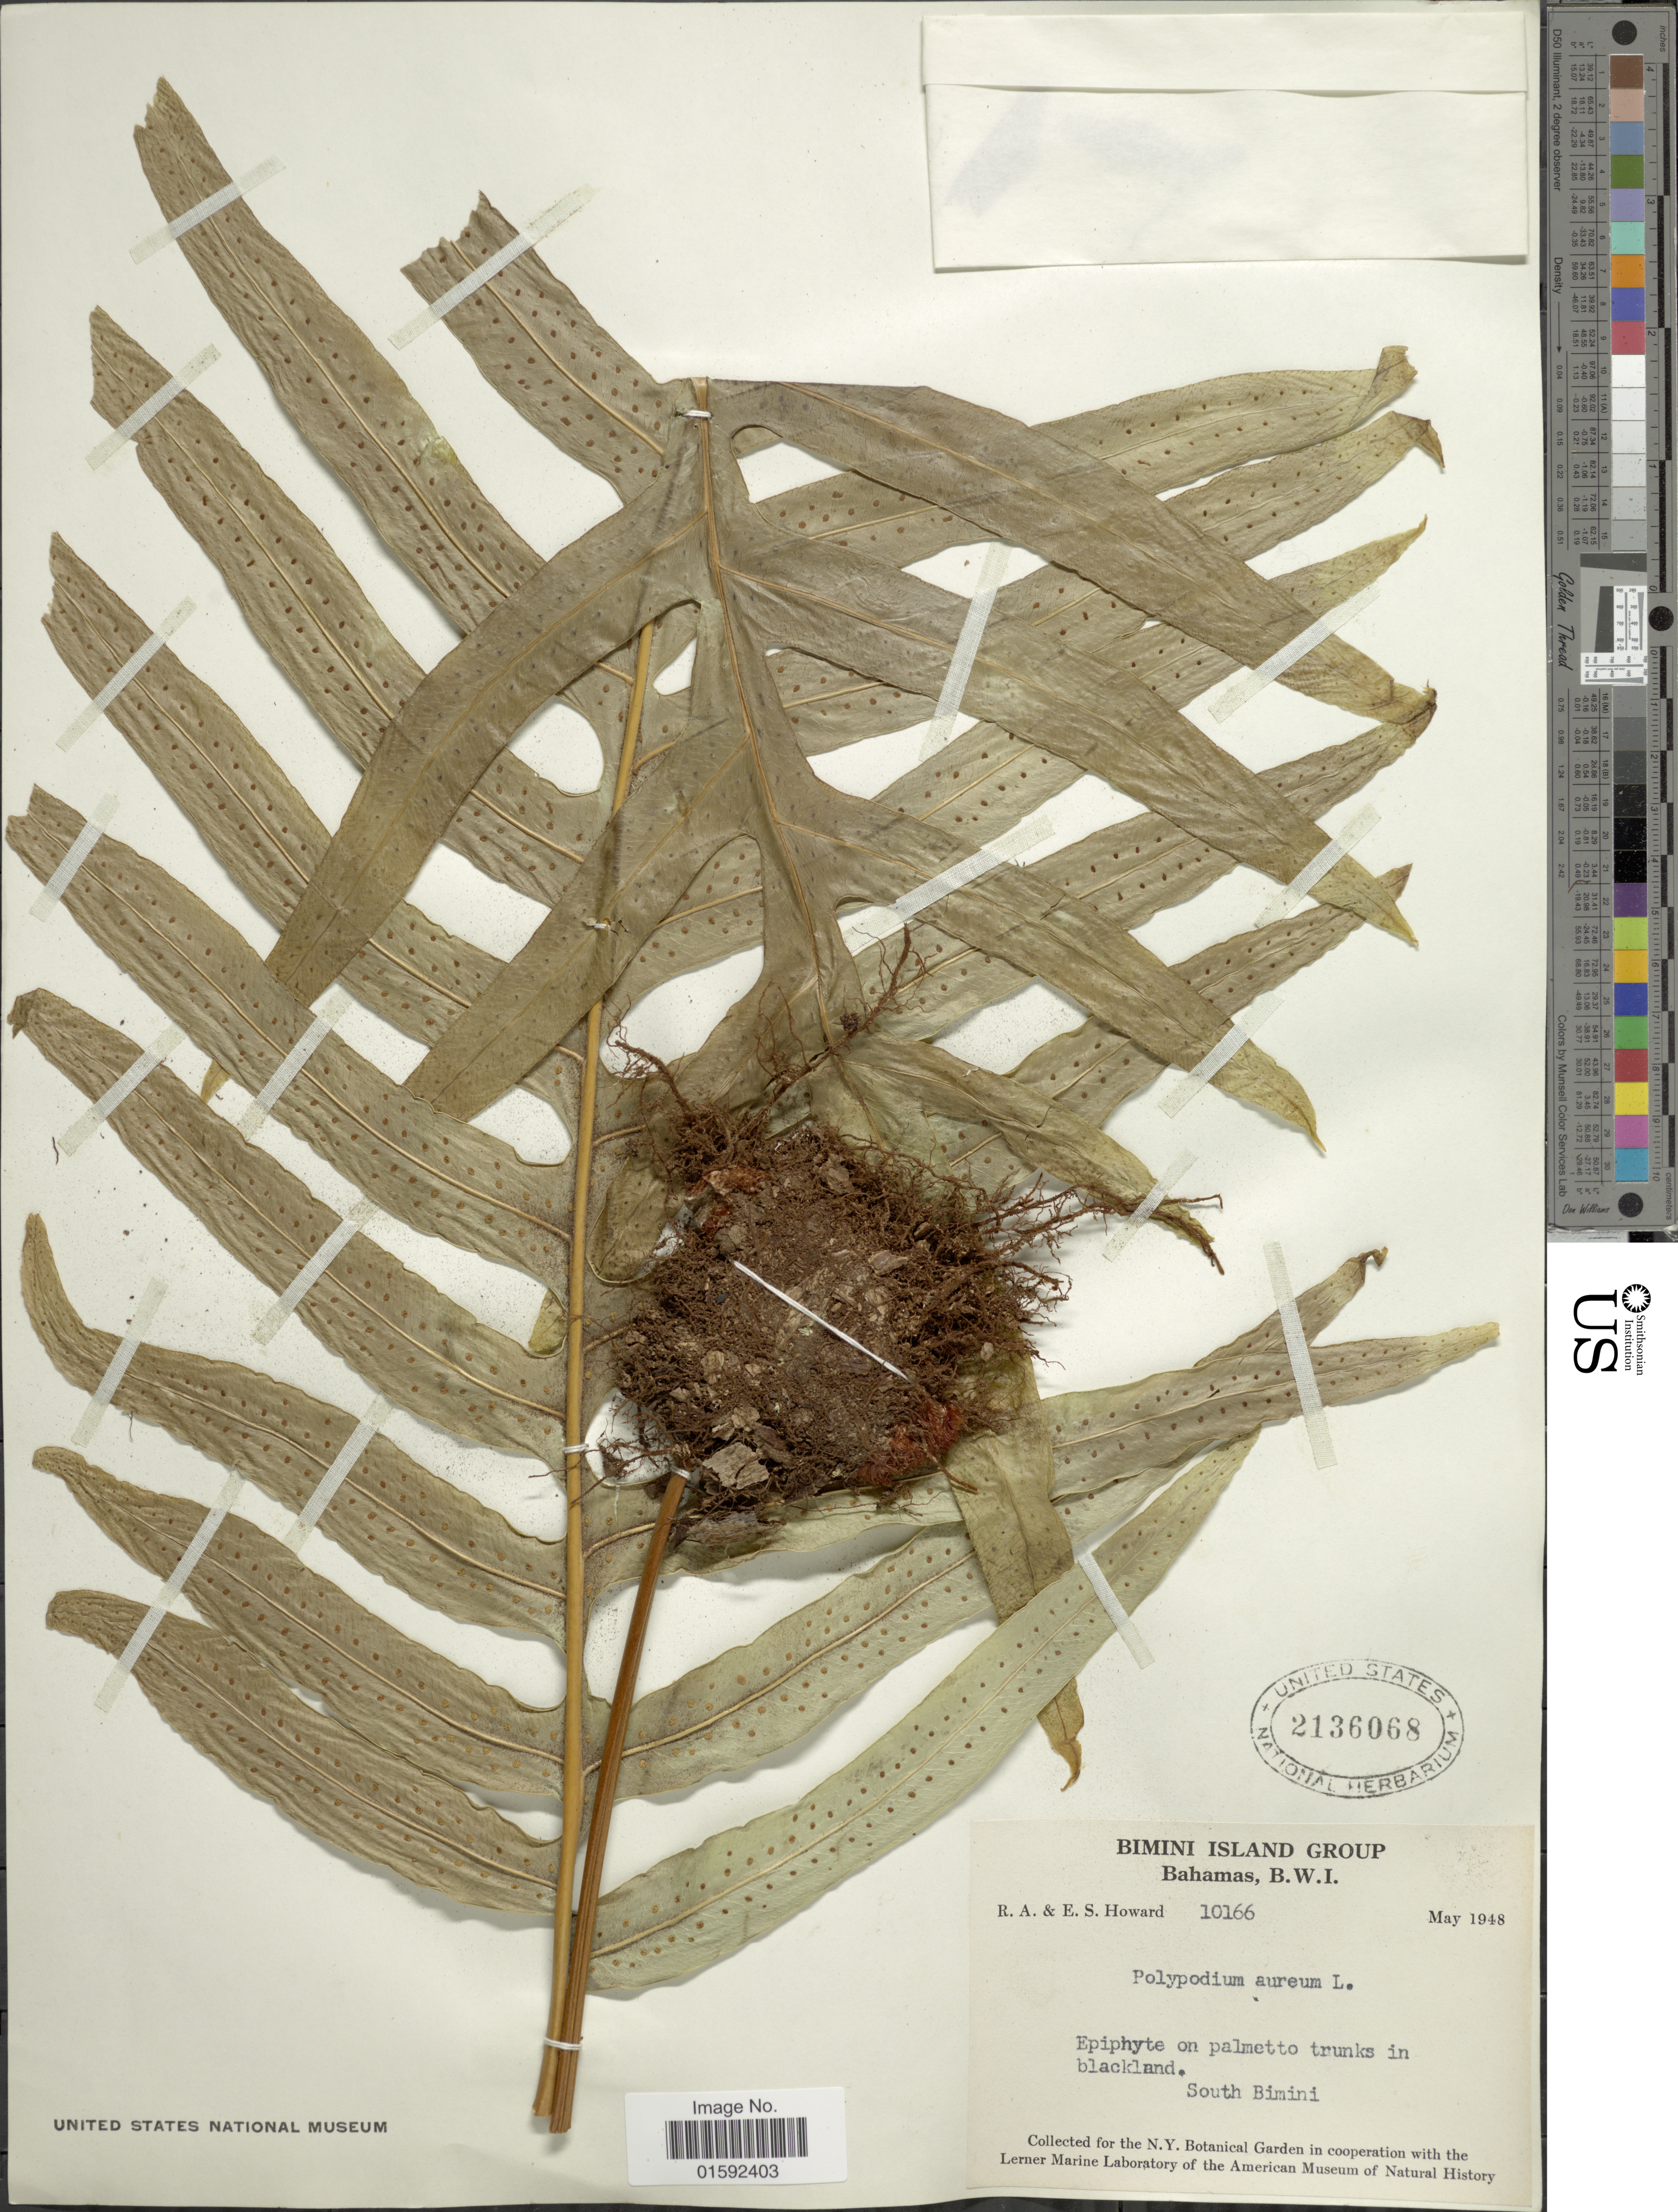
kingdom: Plantae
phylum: Tracheophyta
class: Polypodiopsida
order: Polypodiales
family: Polypodiaceae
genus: Phlebodium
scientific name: Phlebodium aureum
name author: (L.) J. Sm.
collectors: R. A. Howard & E. S. Howard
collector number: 10166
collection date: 1948-05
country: Bahamas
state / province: Bimini and Cat Cay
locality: Bimini Island group, Bahamas, B.W.I., South Bimini.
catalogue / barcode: US 2136068